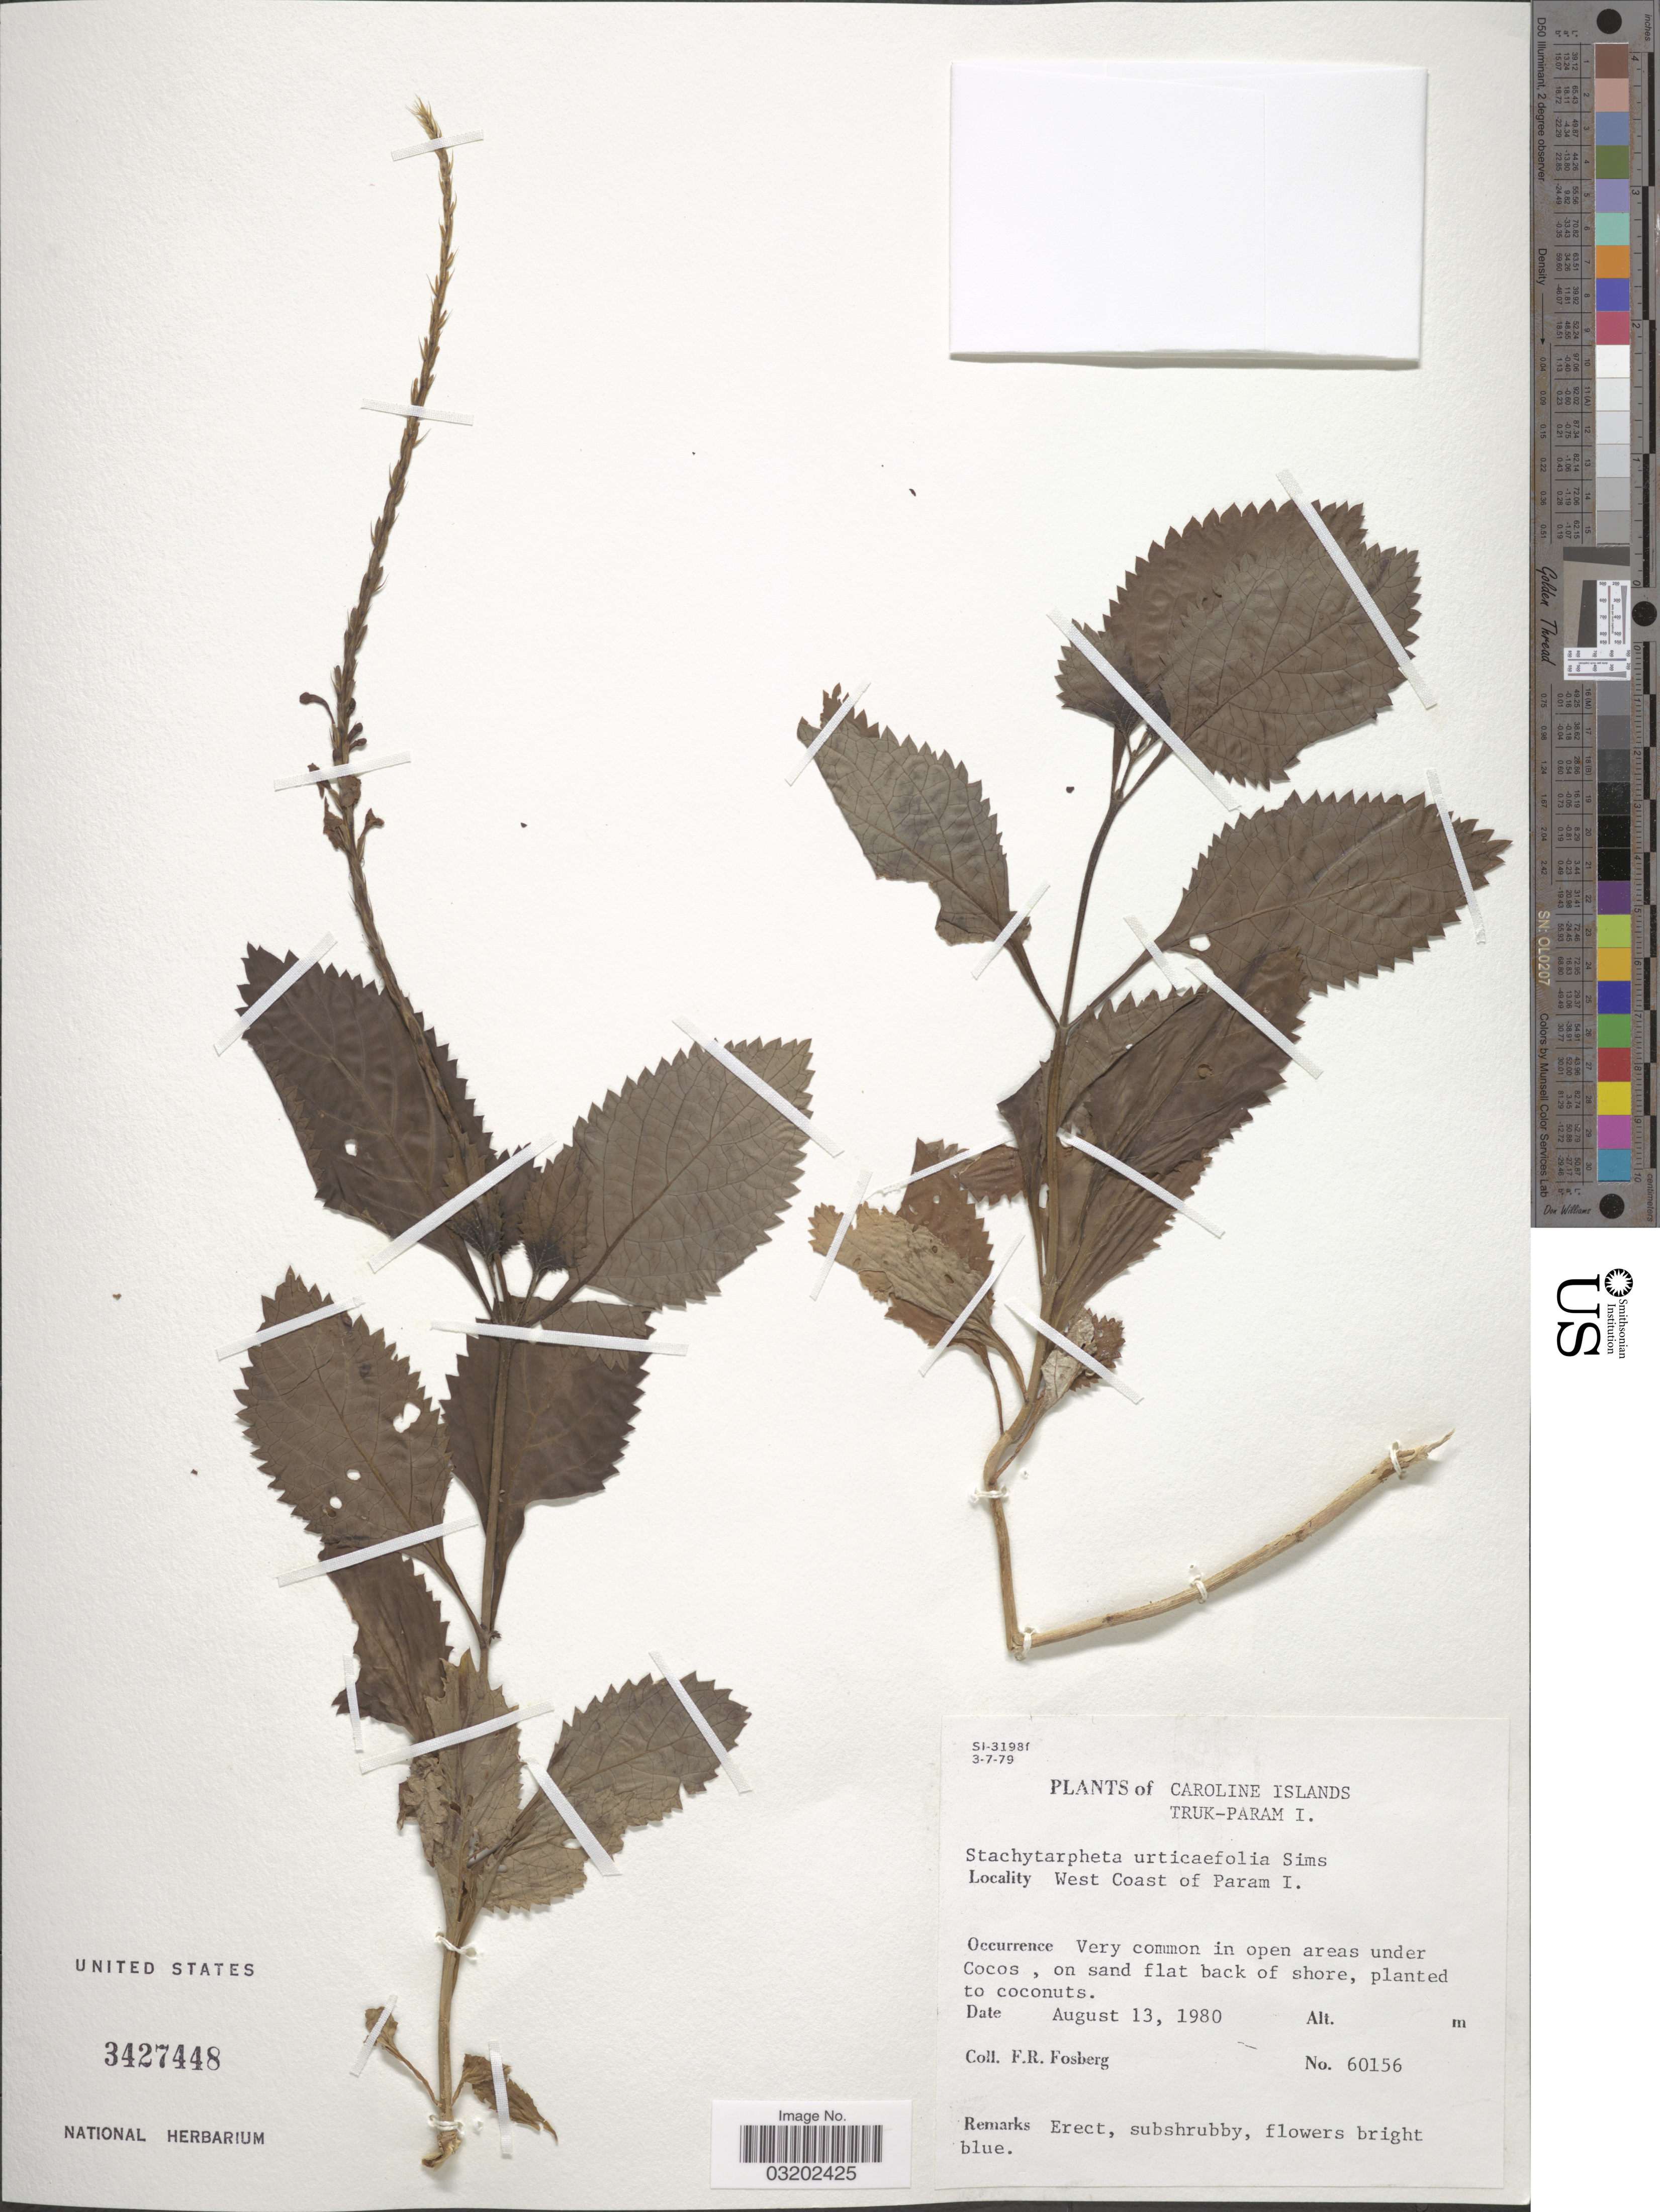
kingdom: Plantae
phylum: Tracheophyta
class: Magnoliopsida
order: Lamiales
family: Verbenaceae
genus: Stachytarpheta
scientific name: Stachytarpheta urticifolia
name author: Sims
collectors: F. R. Fosberg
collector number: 60156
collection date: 1980-08-13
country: Micronesia, Federated States of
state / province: Truk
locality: Caroline Islands. Truk - Param I. West Coast of Param I.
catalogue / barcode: US 3427448